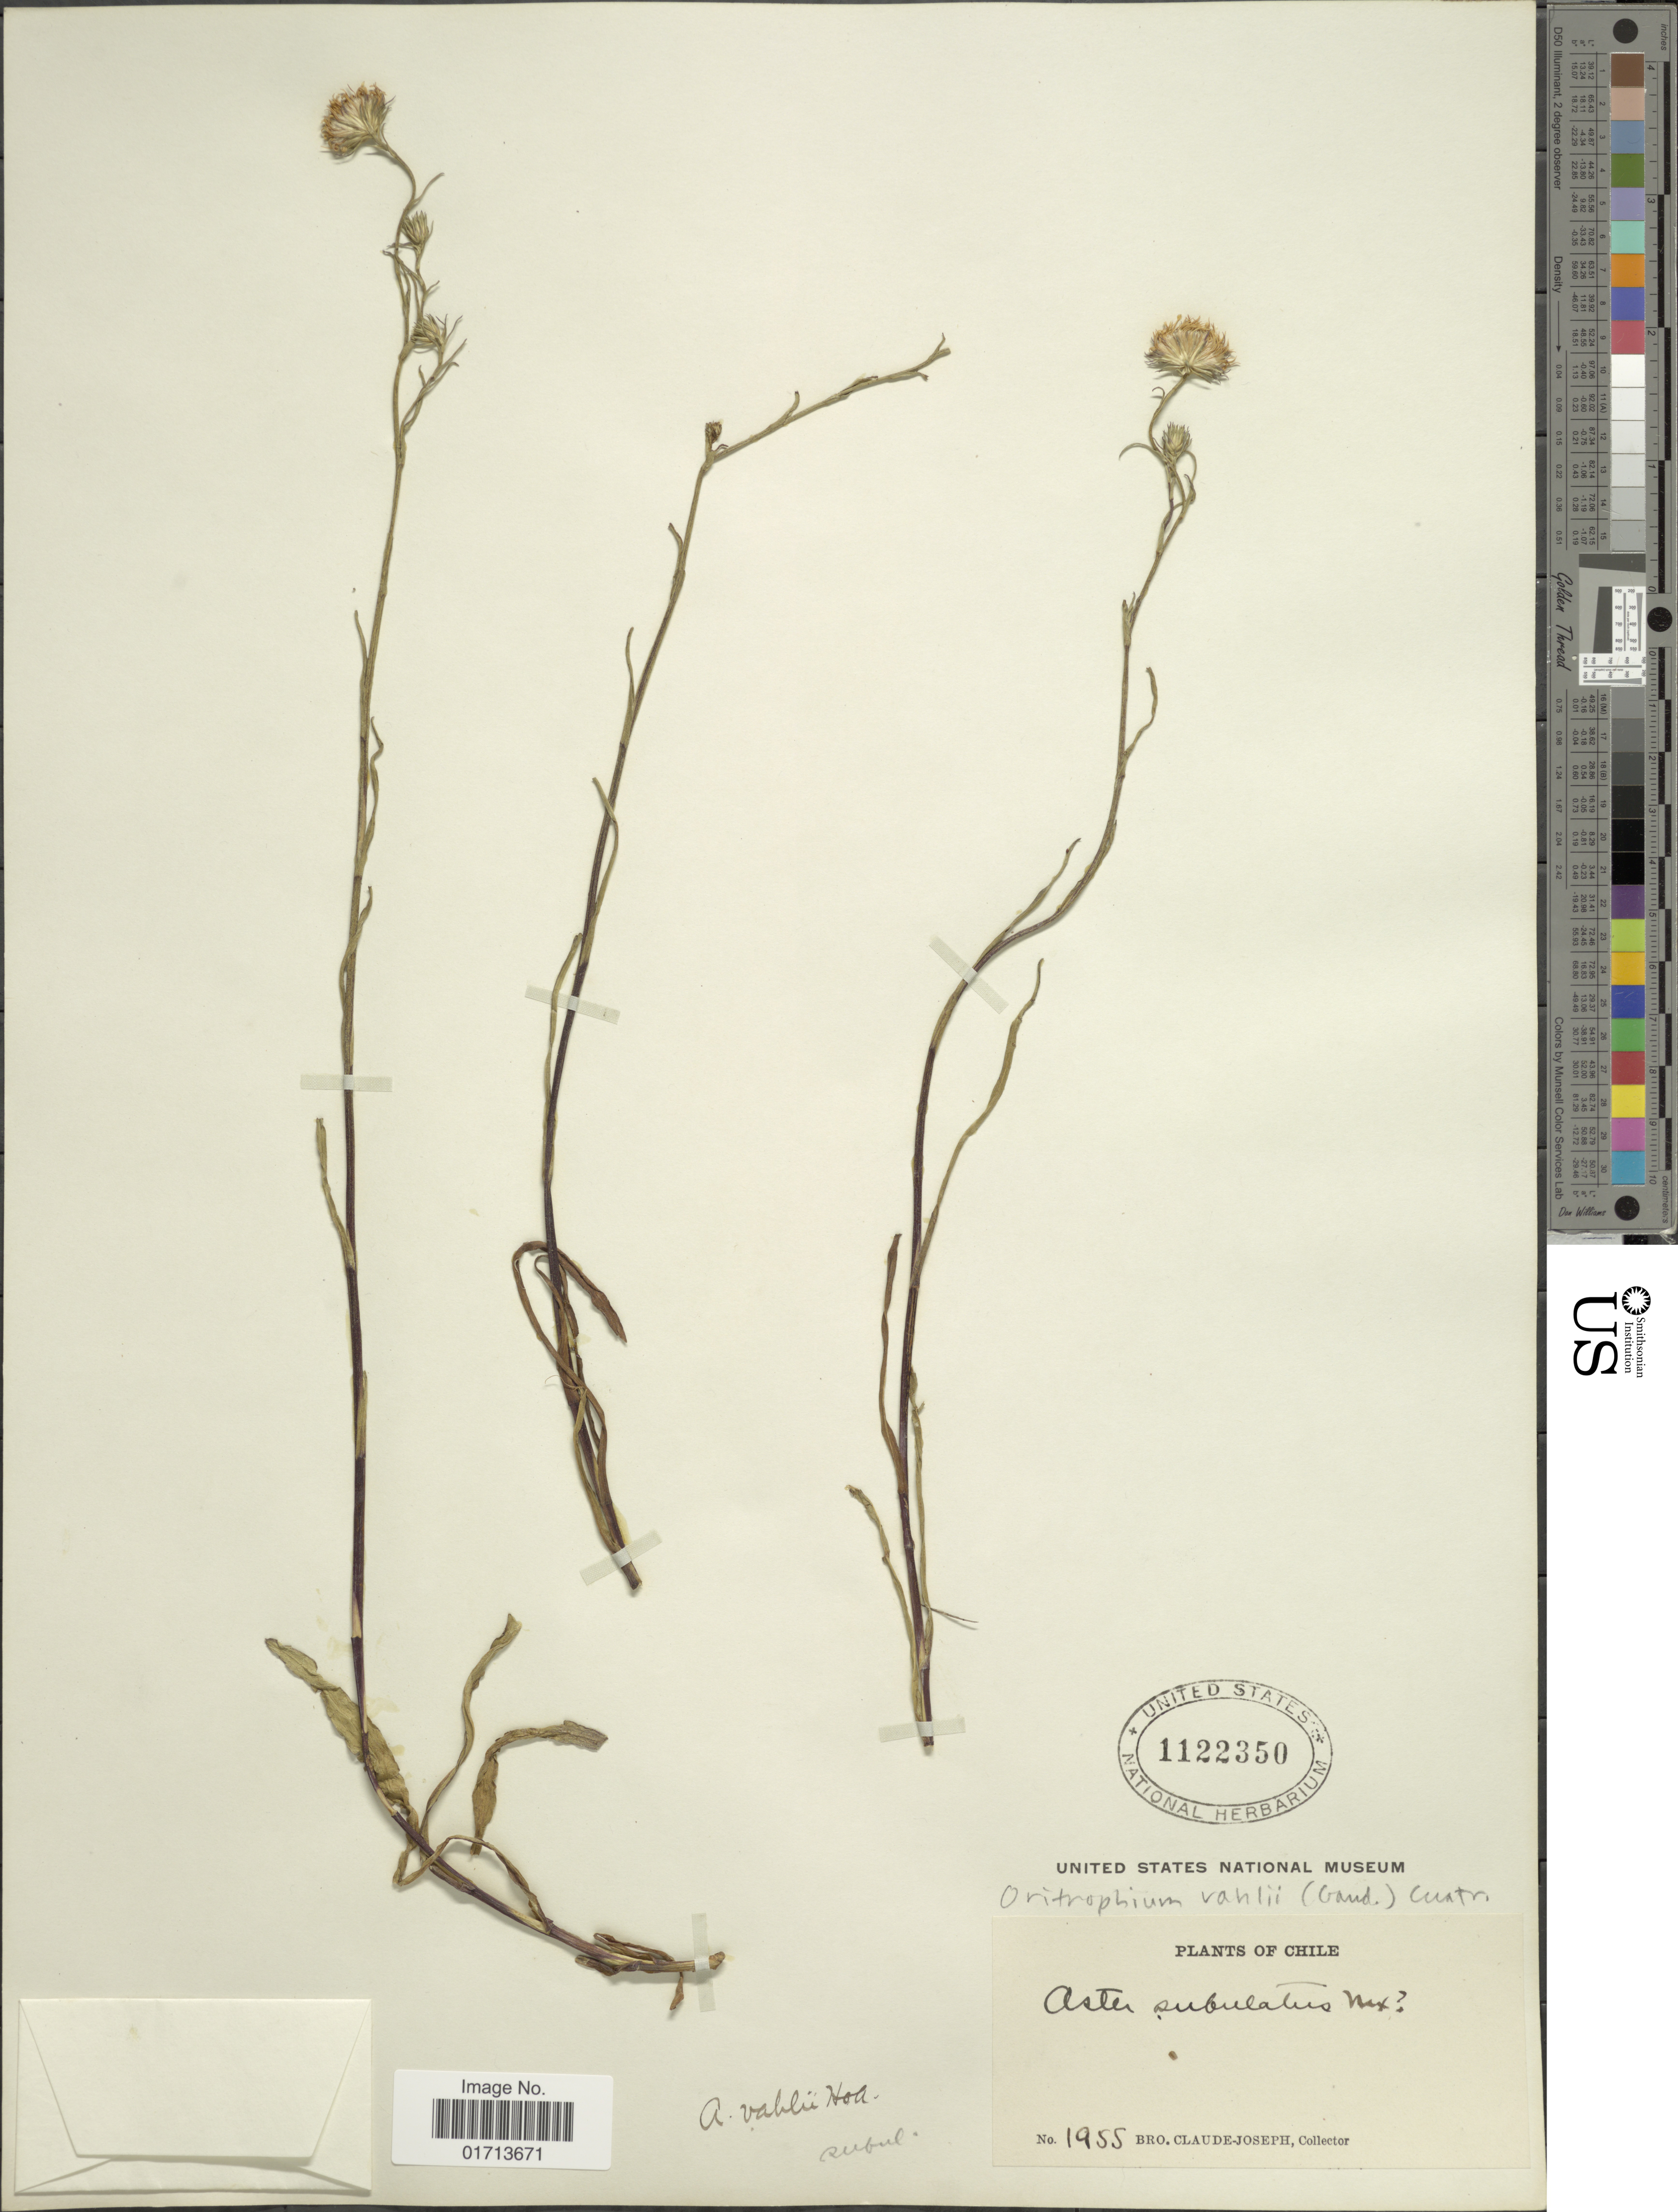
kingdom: Plantae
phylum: Tracheophyta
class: Magnoliopsida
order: Asterales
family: Asteraceae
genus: Oritrophium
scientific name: Oritrophium vahlii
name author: (Gaudich.) Cuatrec.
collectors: Bro. Claude-Joseph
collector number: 1955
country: Chile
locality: Chile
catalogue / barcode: US 1122350